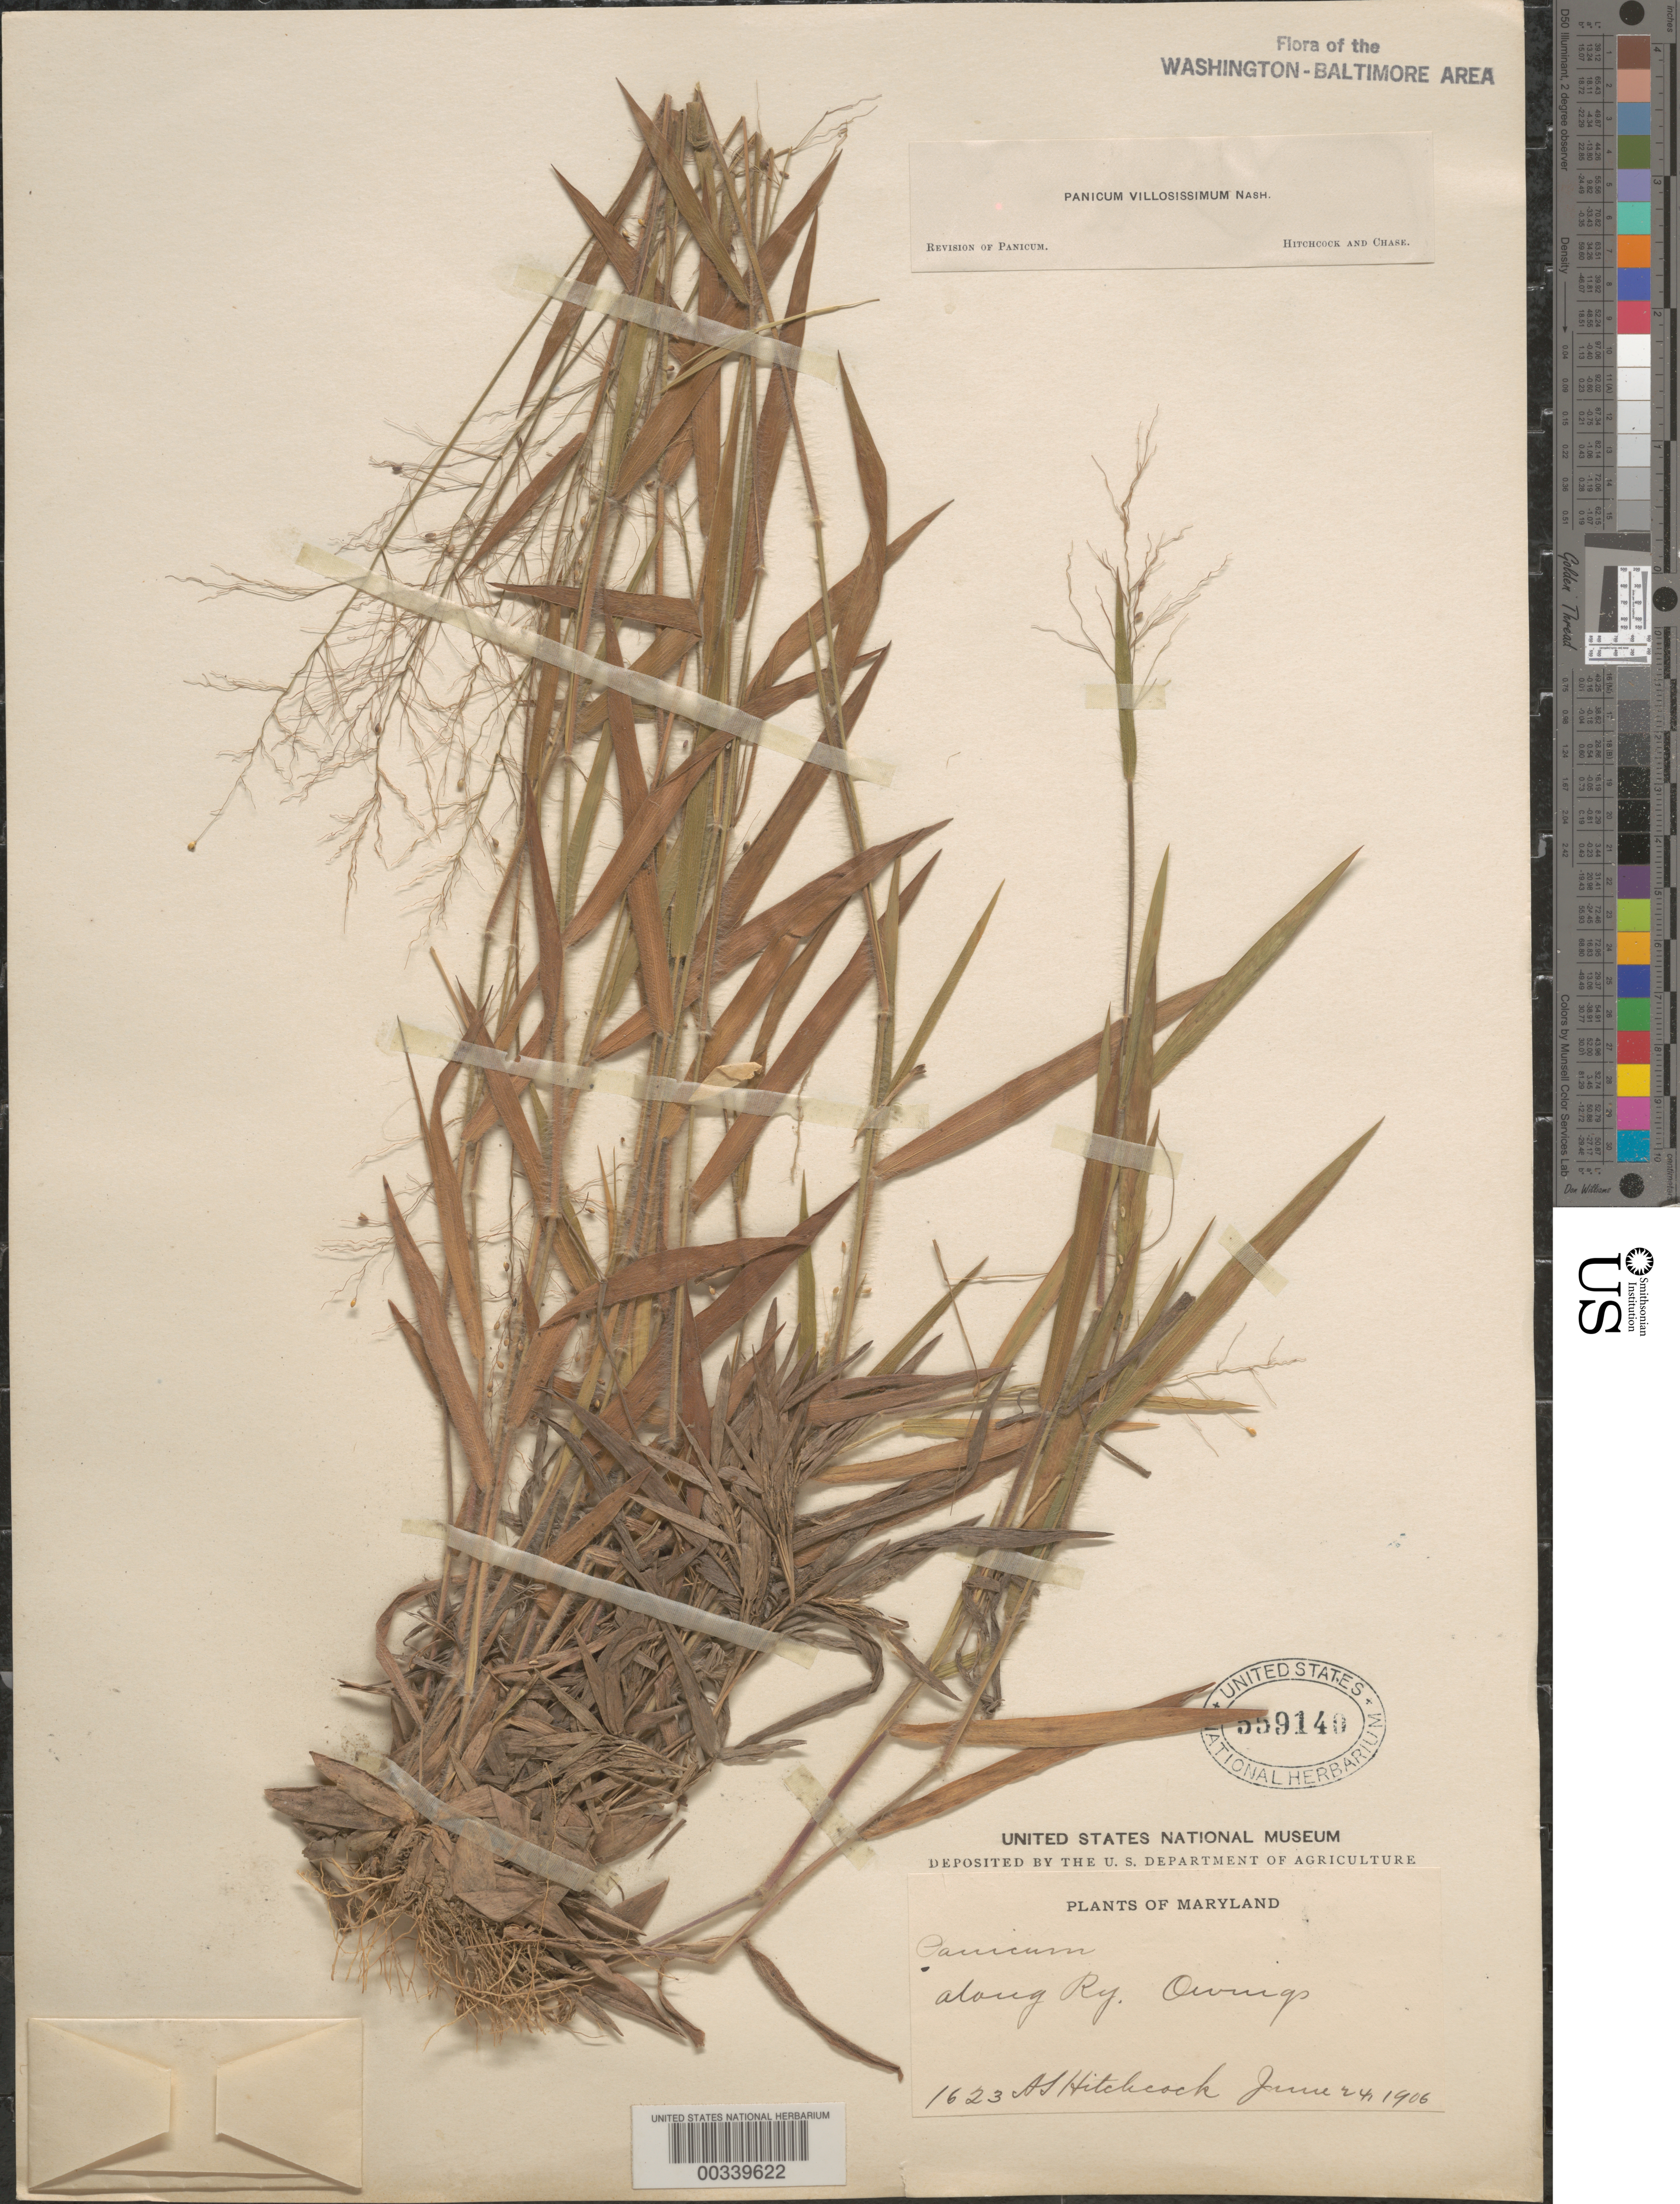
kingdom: Plantae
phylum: Tracheophyta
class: Liliopsida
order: Poales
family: Poaceae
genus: Dichanthelium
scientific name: Dichanthelium ovale subsp. villosissimum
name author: (Nash) Freckmann & Lelong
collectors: A. S. Hitchcock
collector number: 1623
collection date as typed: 24 Jun 1906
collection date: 1906-06-24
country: United States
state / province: Maryland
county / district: Calvert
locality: Owings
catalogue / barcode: US 559140